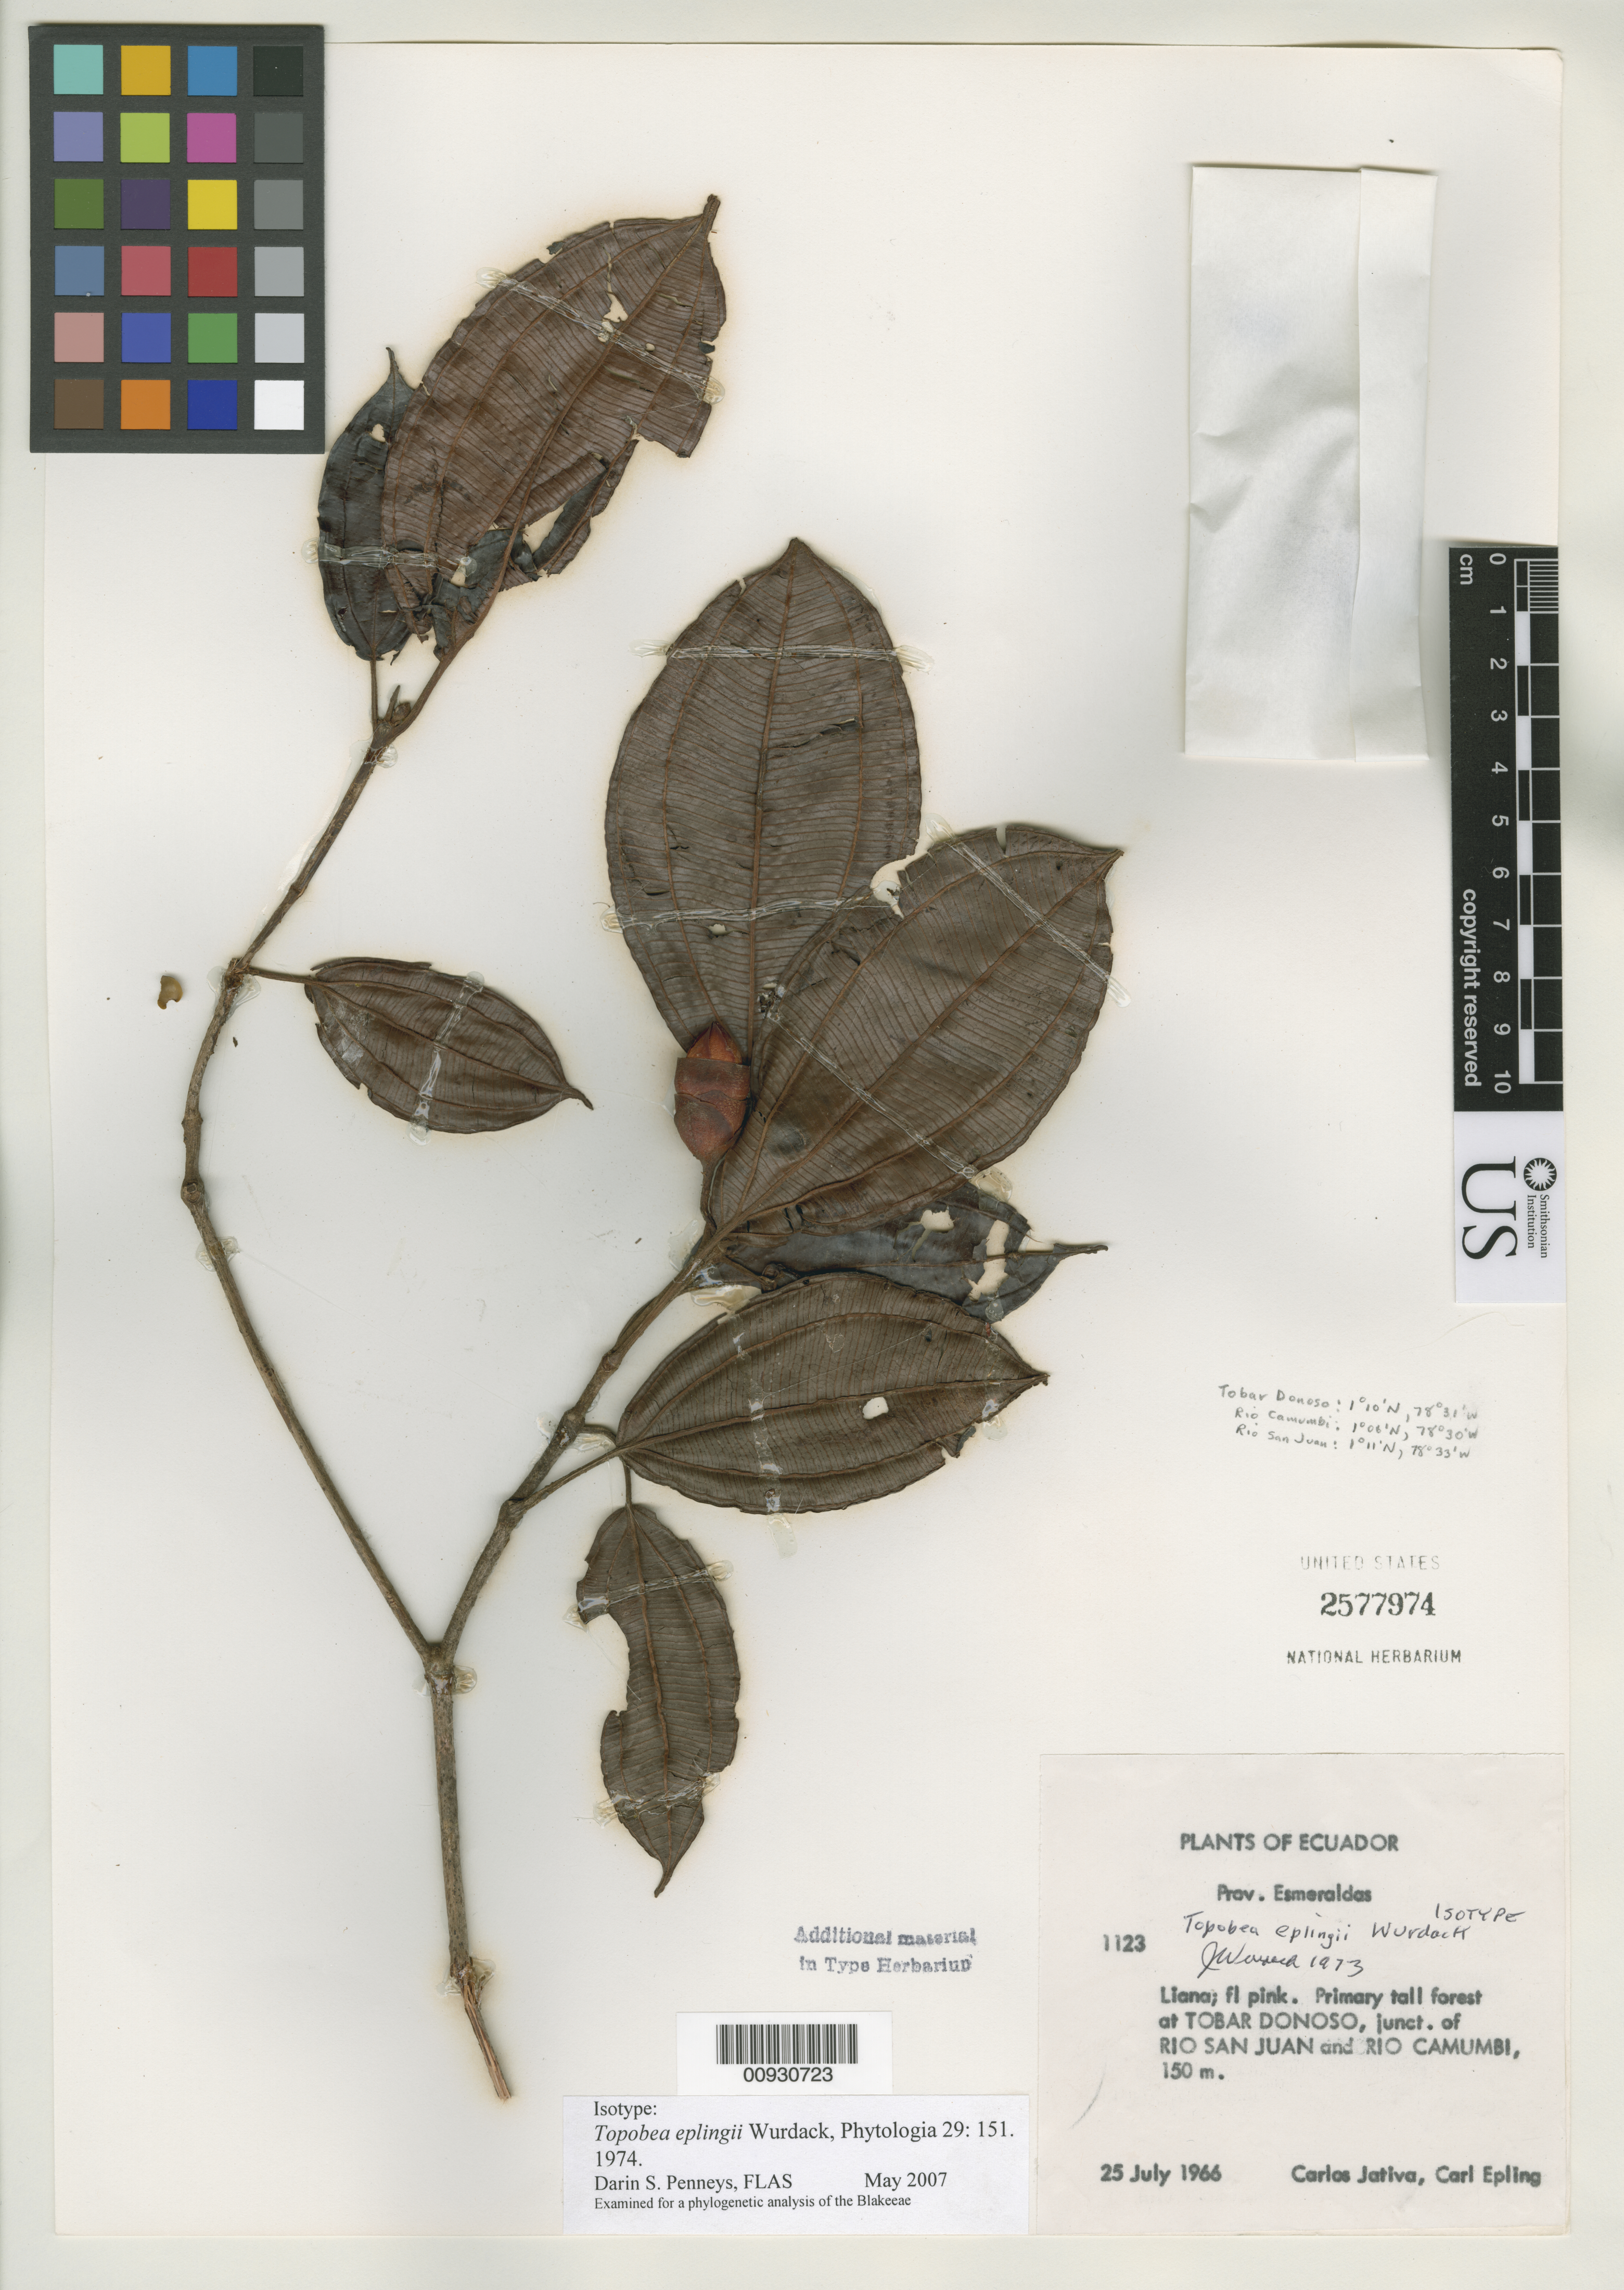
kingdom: Plantae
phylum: Tracheophyta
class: Magnoliopsida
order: Myrtales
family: Melastomataceae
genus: Topobea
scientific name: Topobea eplingii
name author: Wurdack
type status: Isotype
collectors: C. C. Epling & C. D. Játiva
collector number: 1123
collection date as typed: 25 Jul 1966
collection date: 1966-07-25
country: Ecuador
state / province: Esmeraldas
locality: Tobar Donoso, junction of Río San Juan and Río Camumbi.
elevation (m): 150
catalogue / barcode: US 2577974